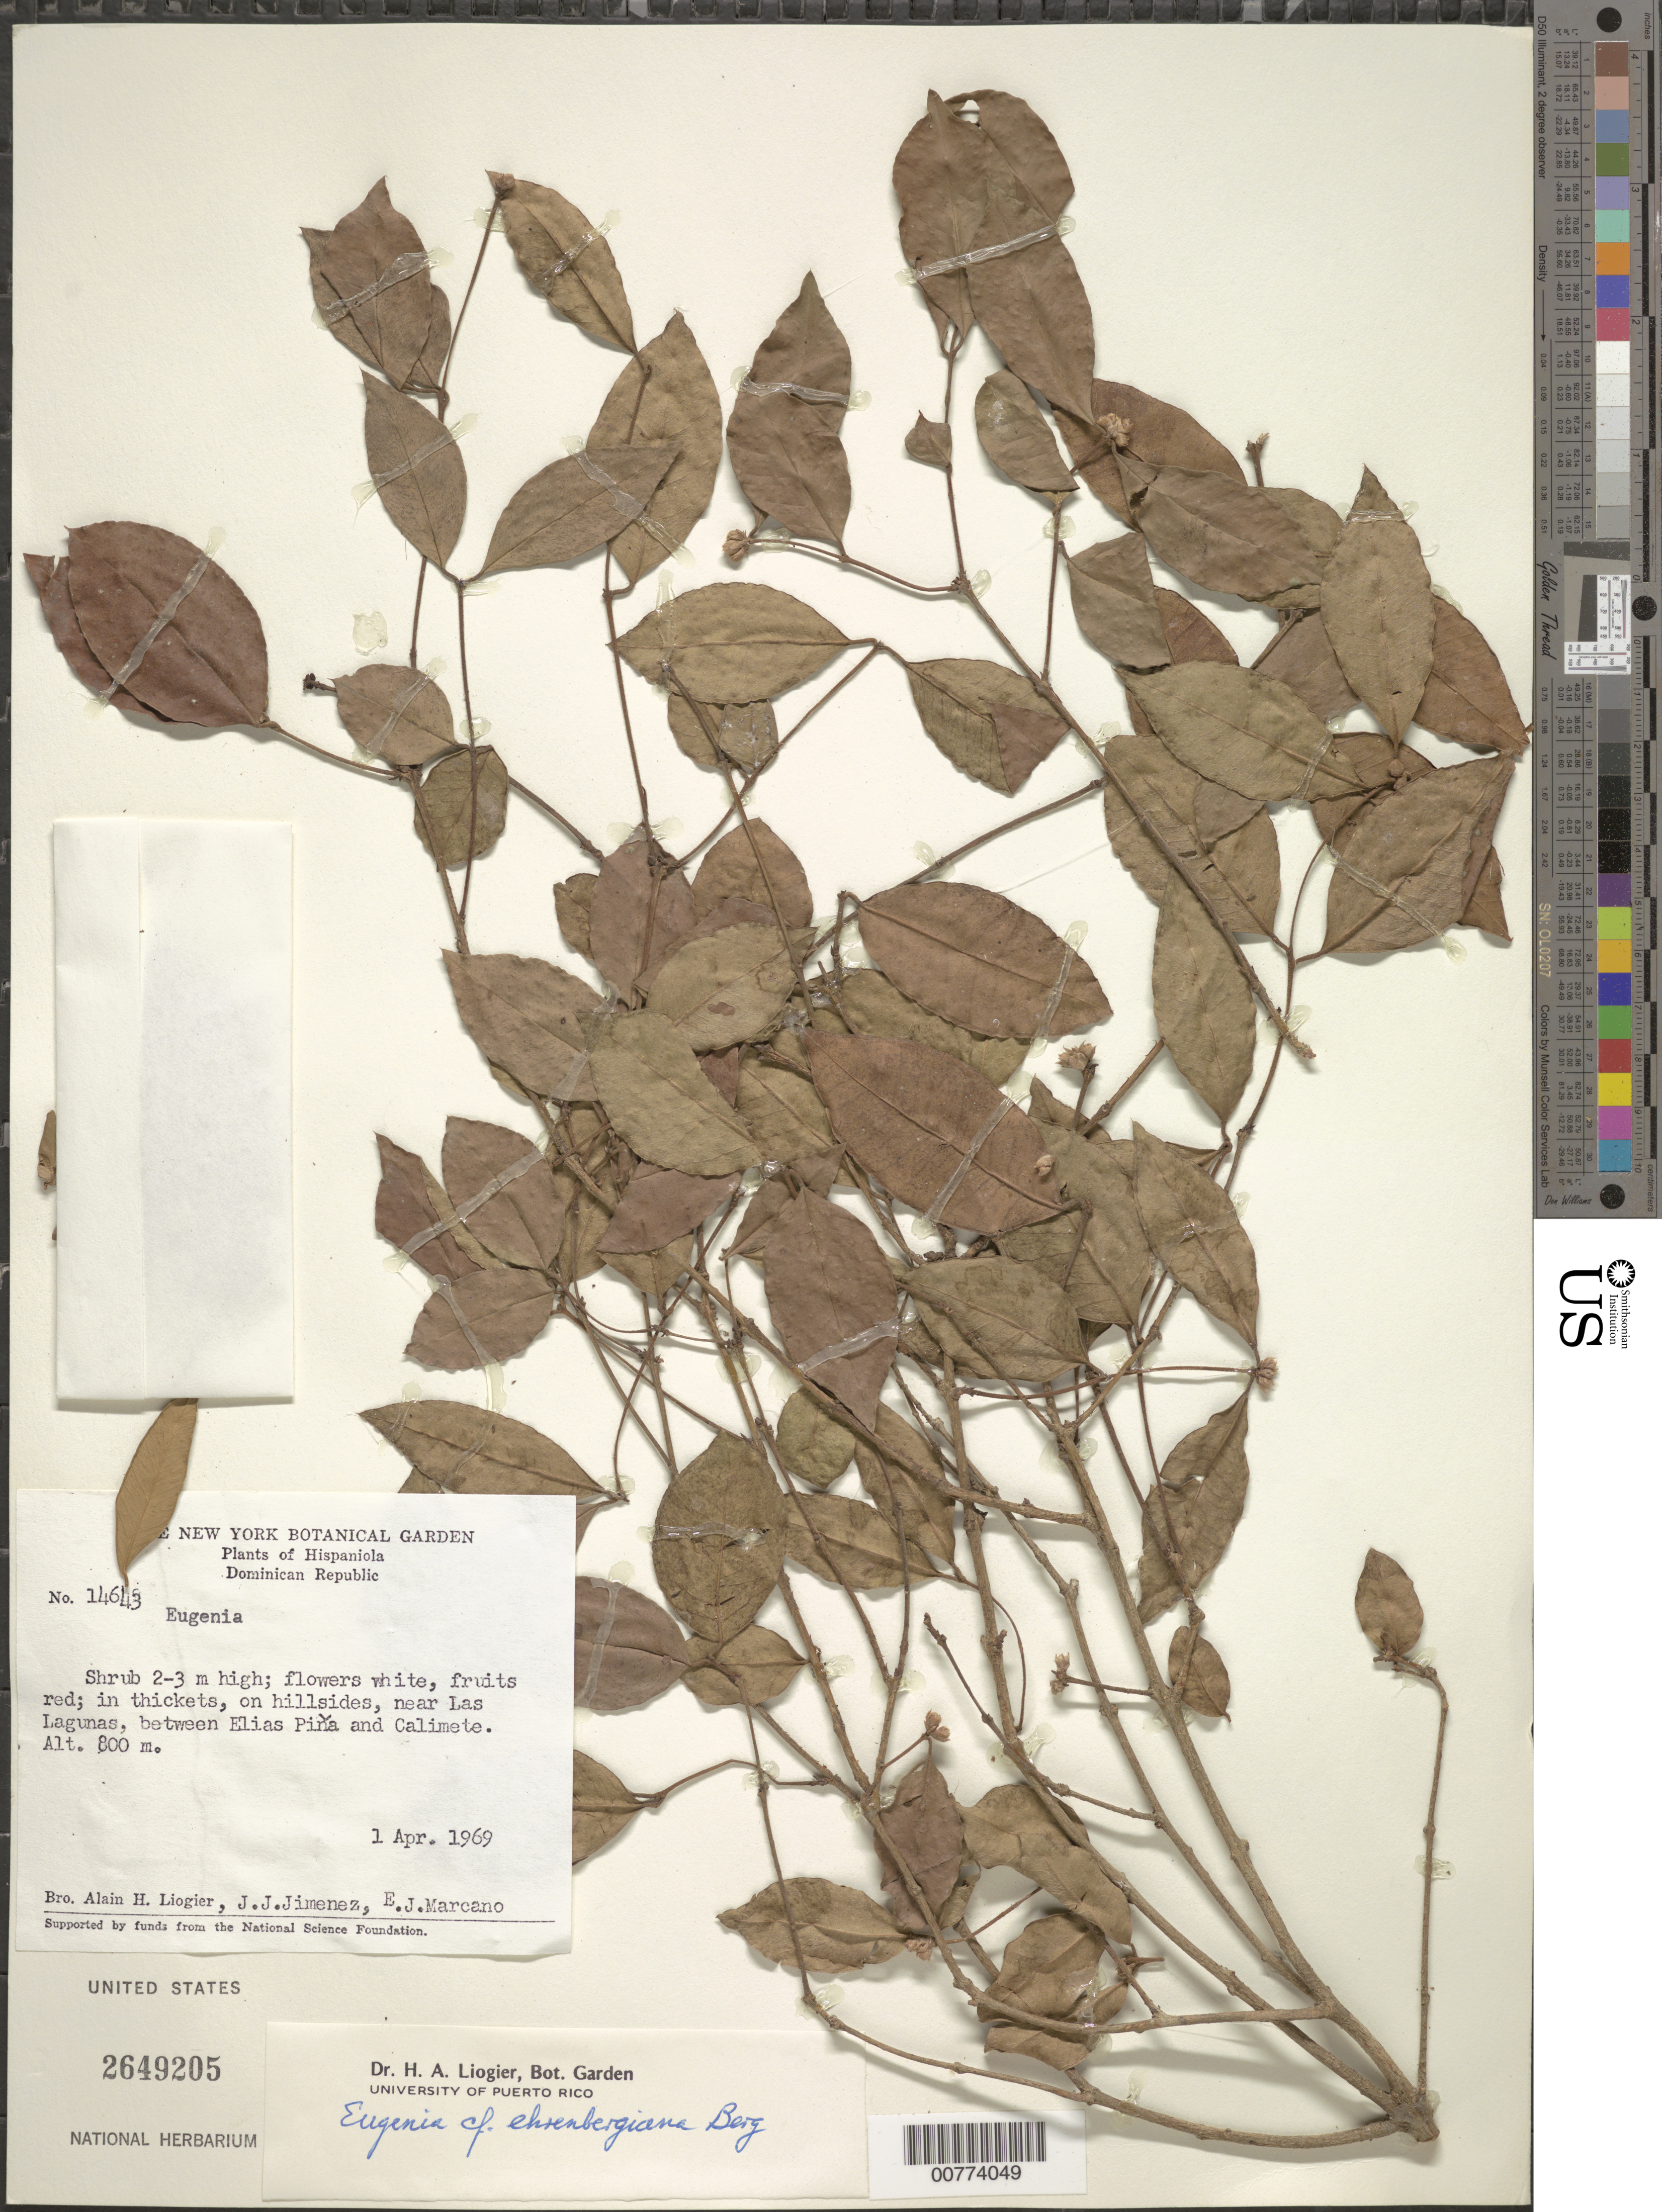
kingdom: Plantae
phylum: Tracheophyta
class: Magnoliopsida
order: Myrtales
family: Myrtaceae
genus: Eugenia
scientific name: Eugenia ehrenbergiana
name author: O. Berg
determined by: Liogier, Alain H.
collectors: A. H. Liogier, J. J. Jiménez Almonte & E. J. Marcano F.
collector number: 14643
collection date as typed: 01 Apr 1969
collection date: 1969-04-01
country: Dominican Republic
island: Hispaniola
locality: Near Las Lagunas, between Elias Piña and Calimete.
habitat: In thickets, on hillsides.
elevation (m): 800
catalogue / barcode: US 2649205